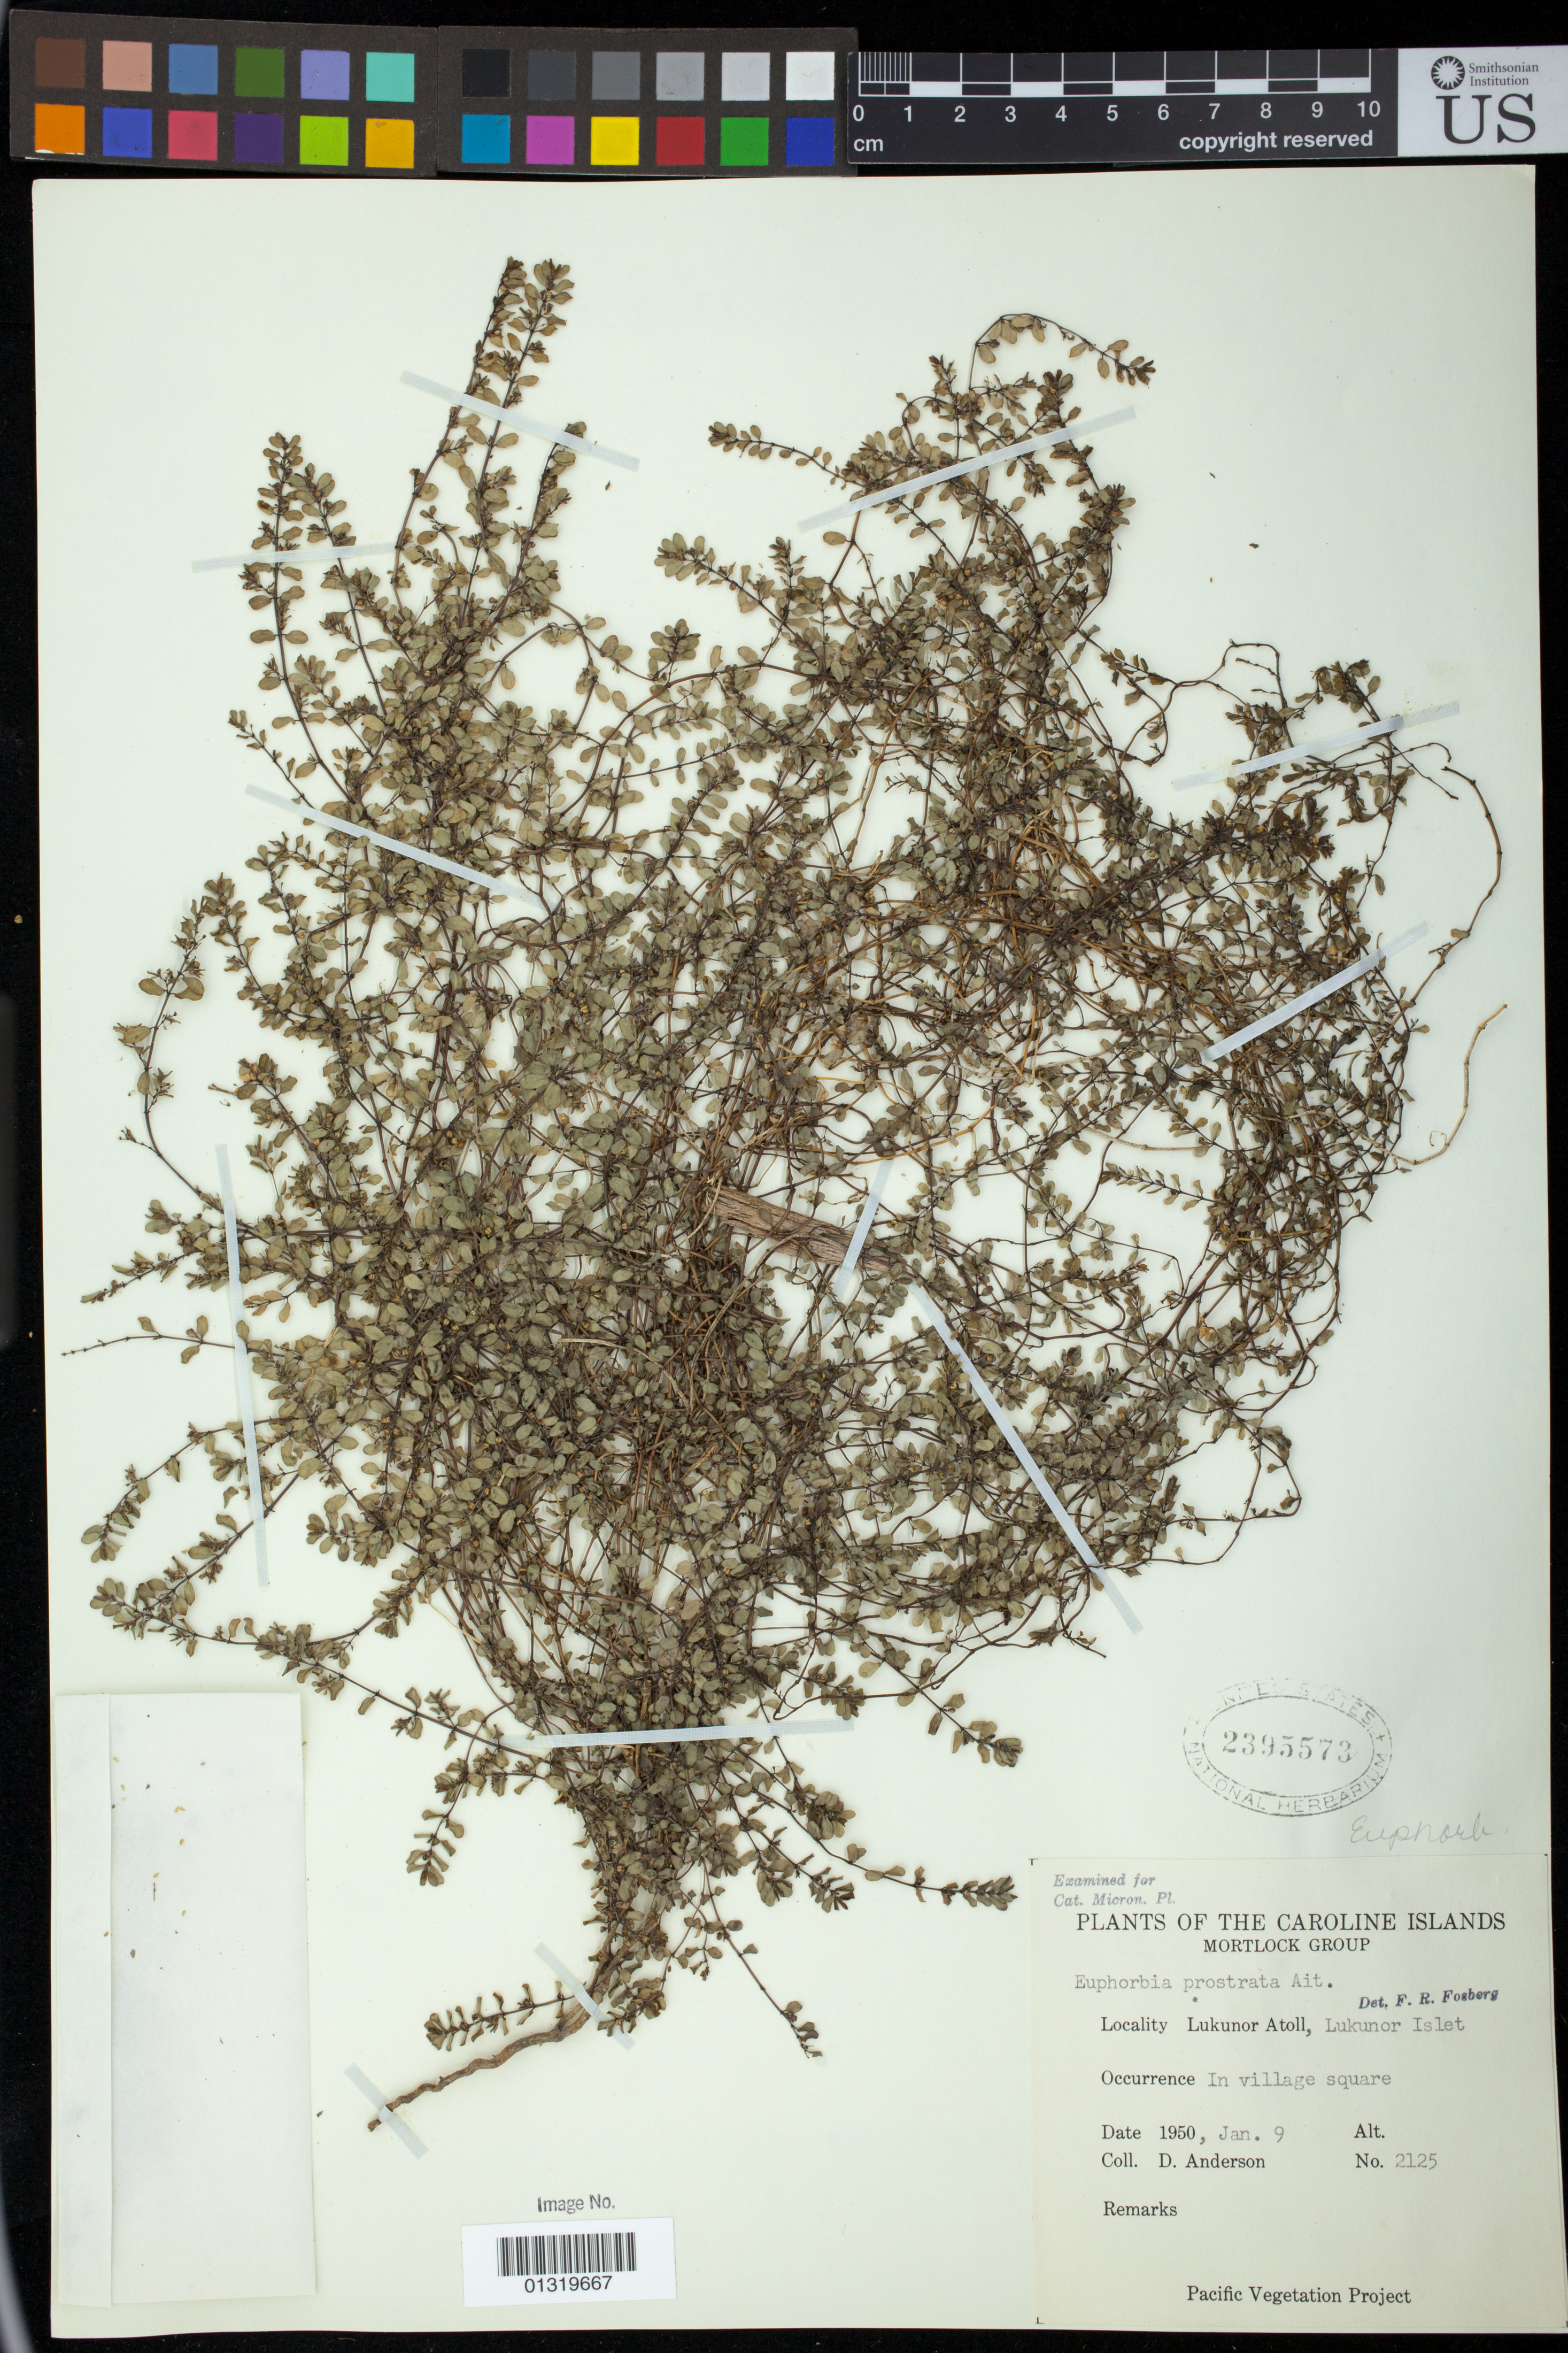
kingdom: Plantae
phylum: Tracheophyta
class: Magnoliopsida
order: Malpighiales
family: Euphorbiaceae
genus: Euphorbia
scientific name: Euphorbia prostrata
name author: Aiton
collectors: D. Anderson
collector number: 2125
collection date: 1950-01-09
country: Micronesia, Federated States of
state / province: Truk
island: Lukunor Atoll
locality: Lukunor Atoll, Luknor Islet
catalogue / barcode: US 2395573